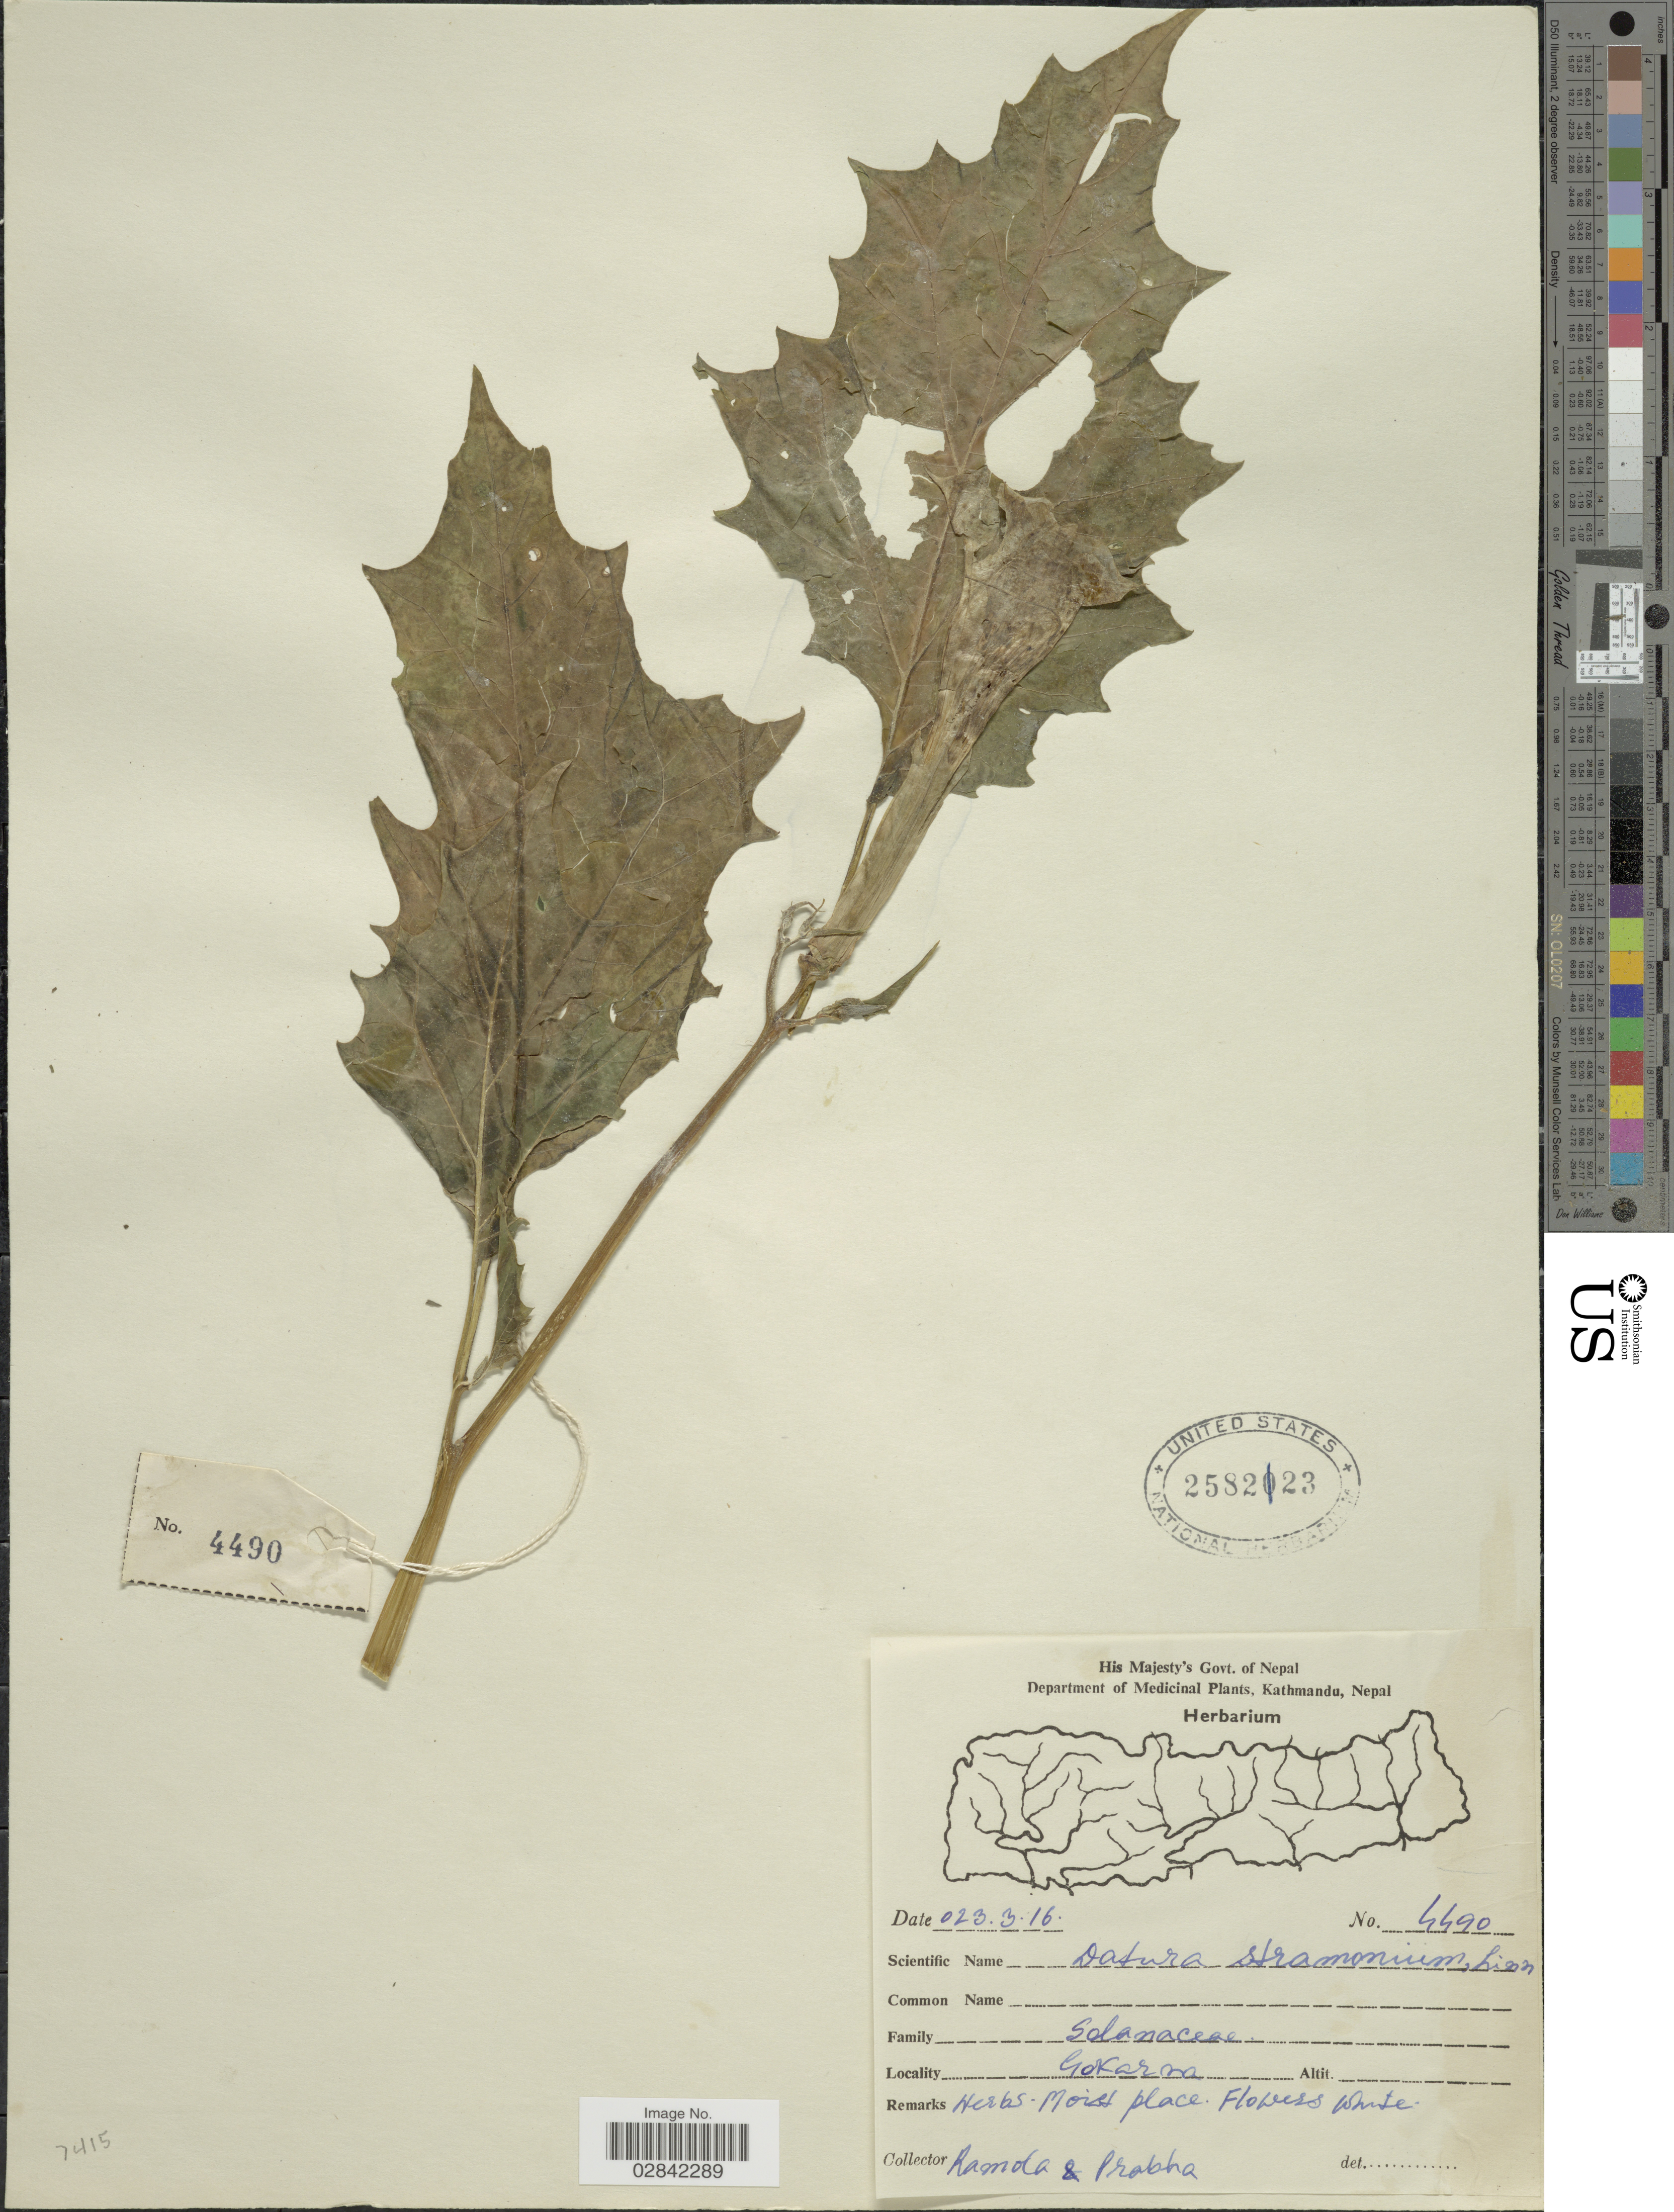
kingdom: Plantae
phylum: Tracheophyta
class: Magnoliopsida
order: Solanales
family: Solanaceae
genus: Datura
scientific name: Datura stramonium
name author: L.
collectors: R. Thapa & P. Pradhan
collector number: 4490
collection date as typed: Transcribed d/m/y: 23/3/16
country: Nepal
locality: Gokarna.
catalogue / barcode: US 2582123